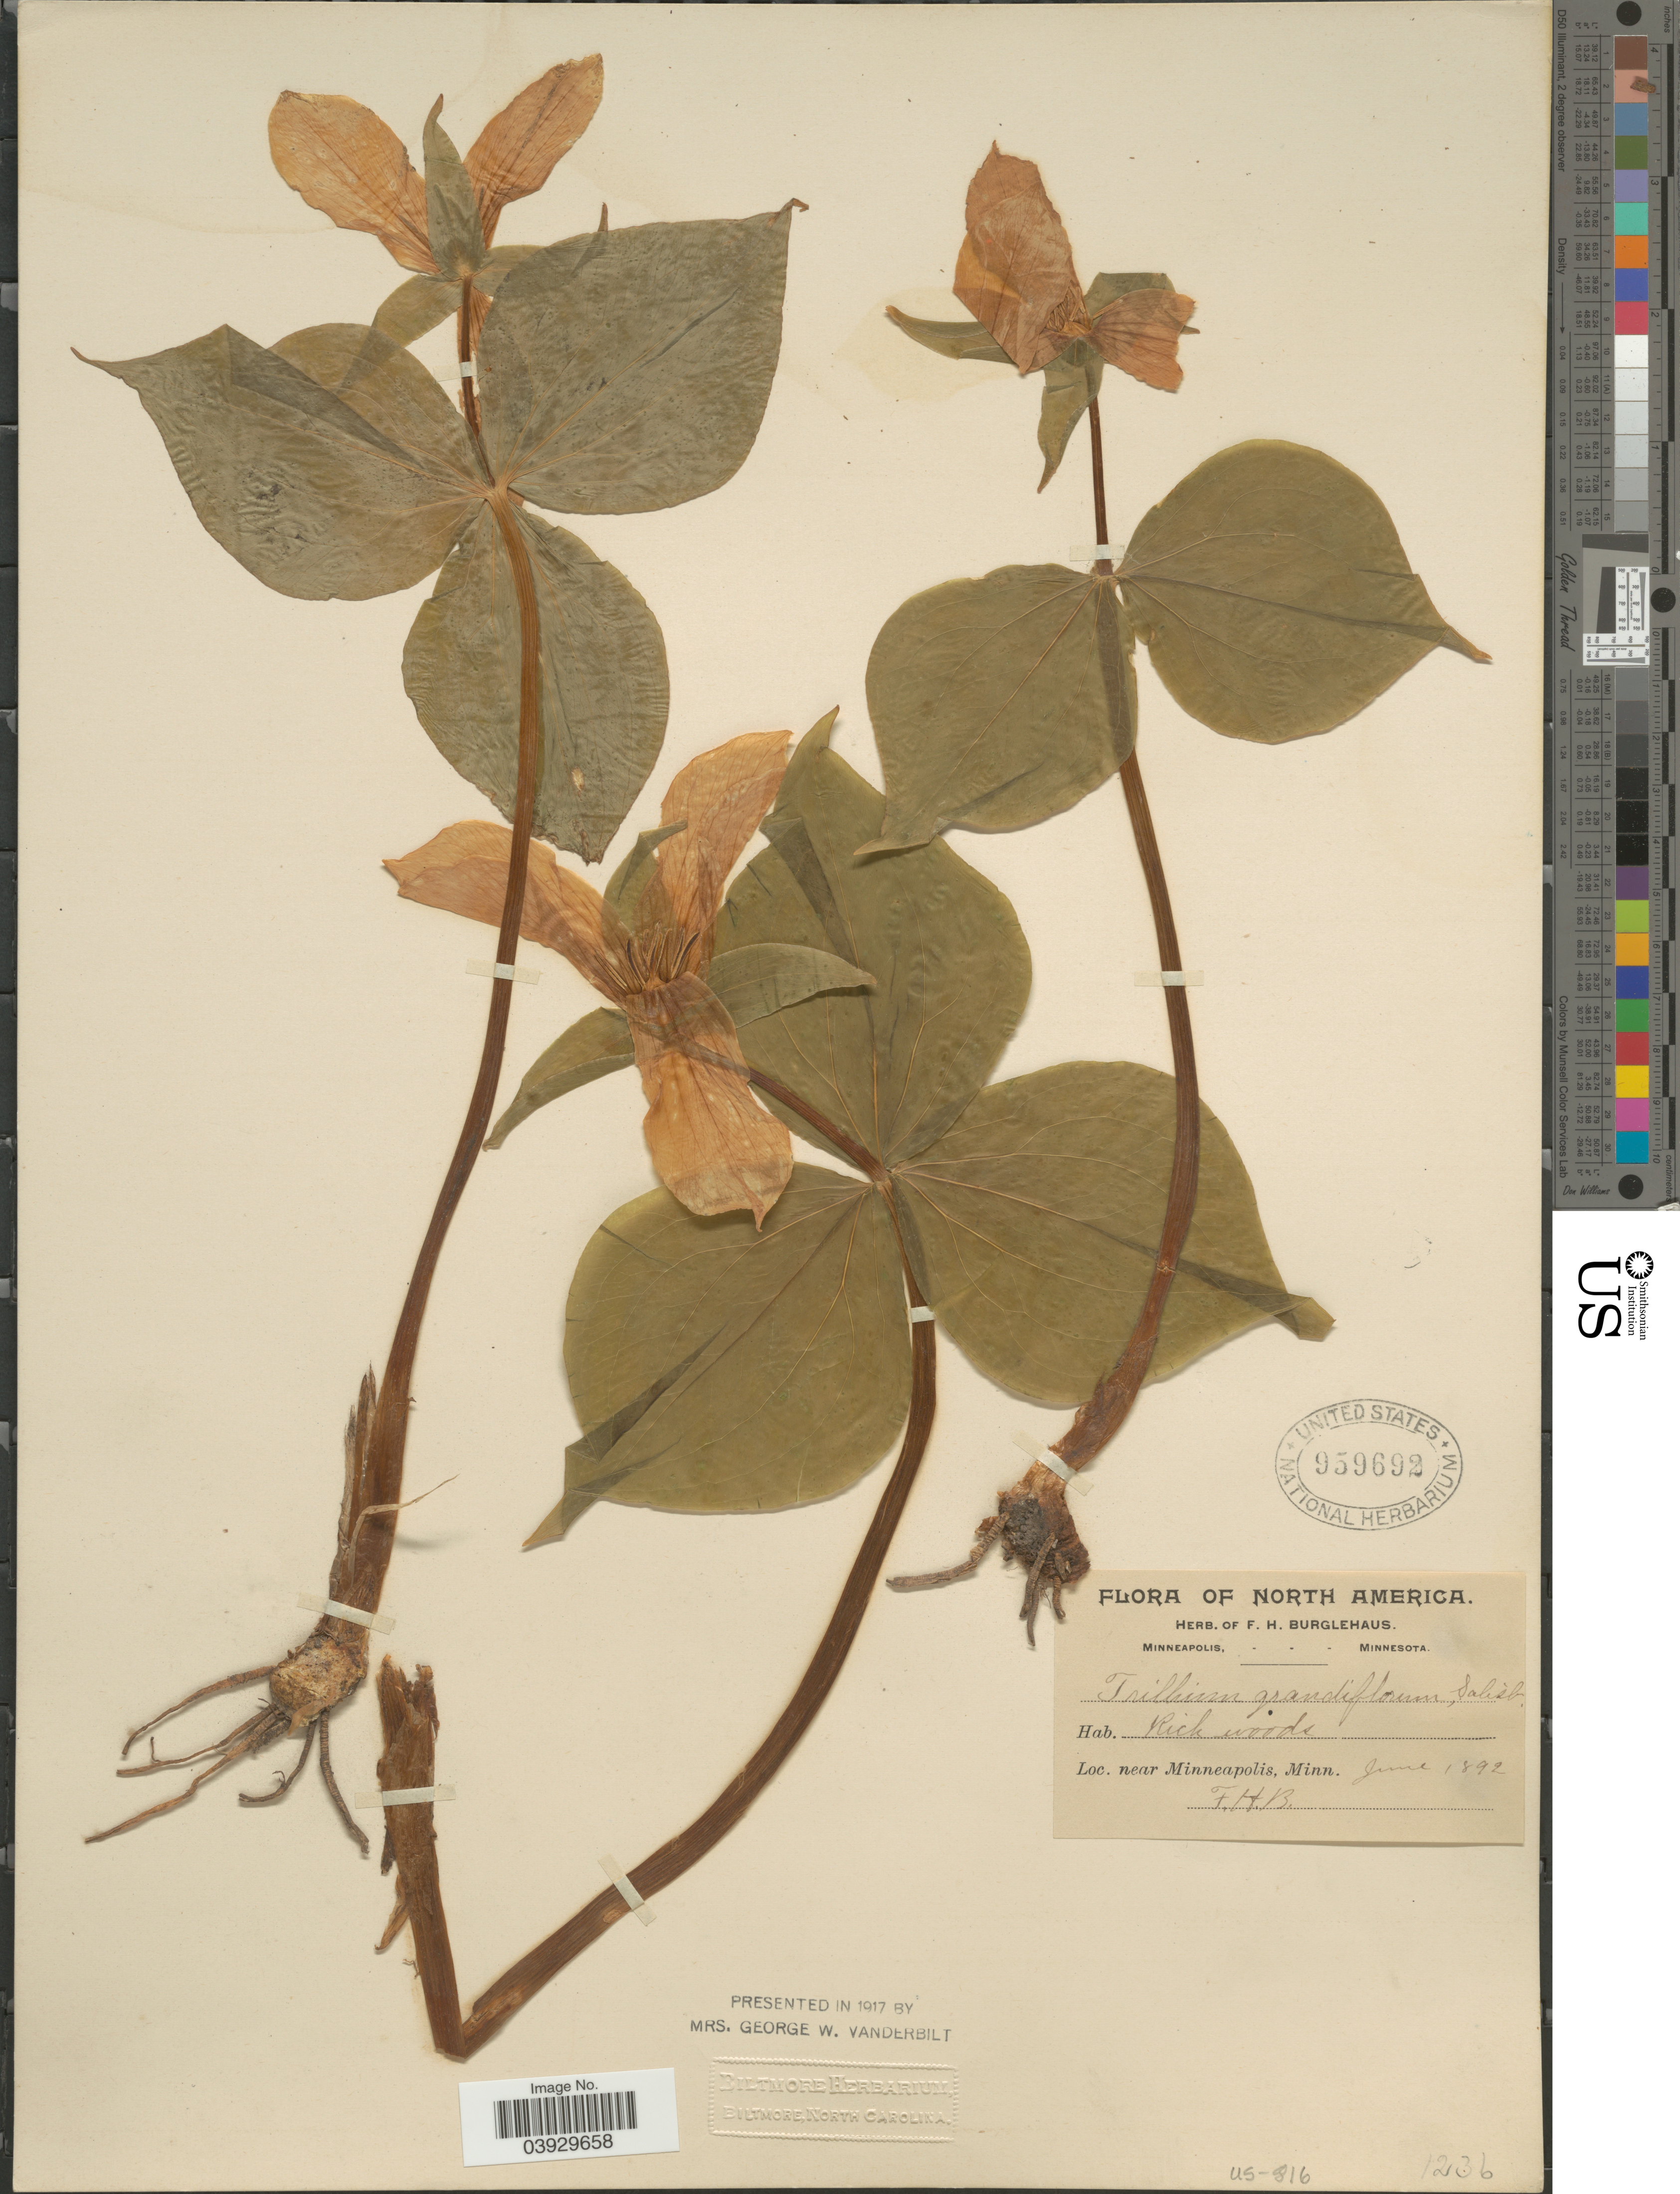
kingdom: Plantae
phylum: Tracheophyta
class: Liliopsida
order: Liliales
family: Melanthiaceae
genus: Trillium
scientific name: Trillium grandiflorum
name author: (Michx.) Salisb.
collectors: F. Burglehaus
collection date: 1892-06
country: United States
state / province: Minnesota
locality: Near Minneapolis.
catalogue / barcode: US 959692